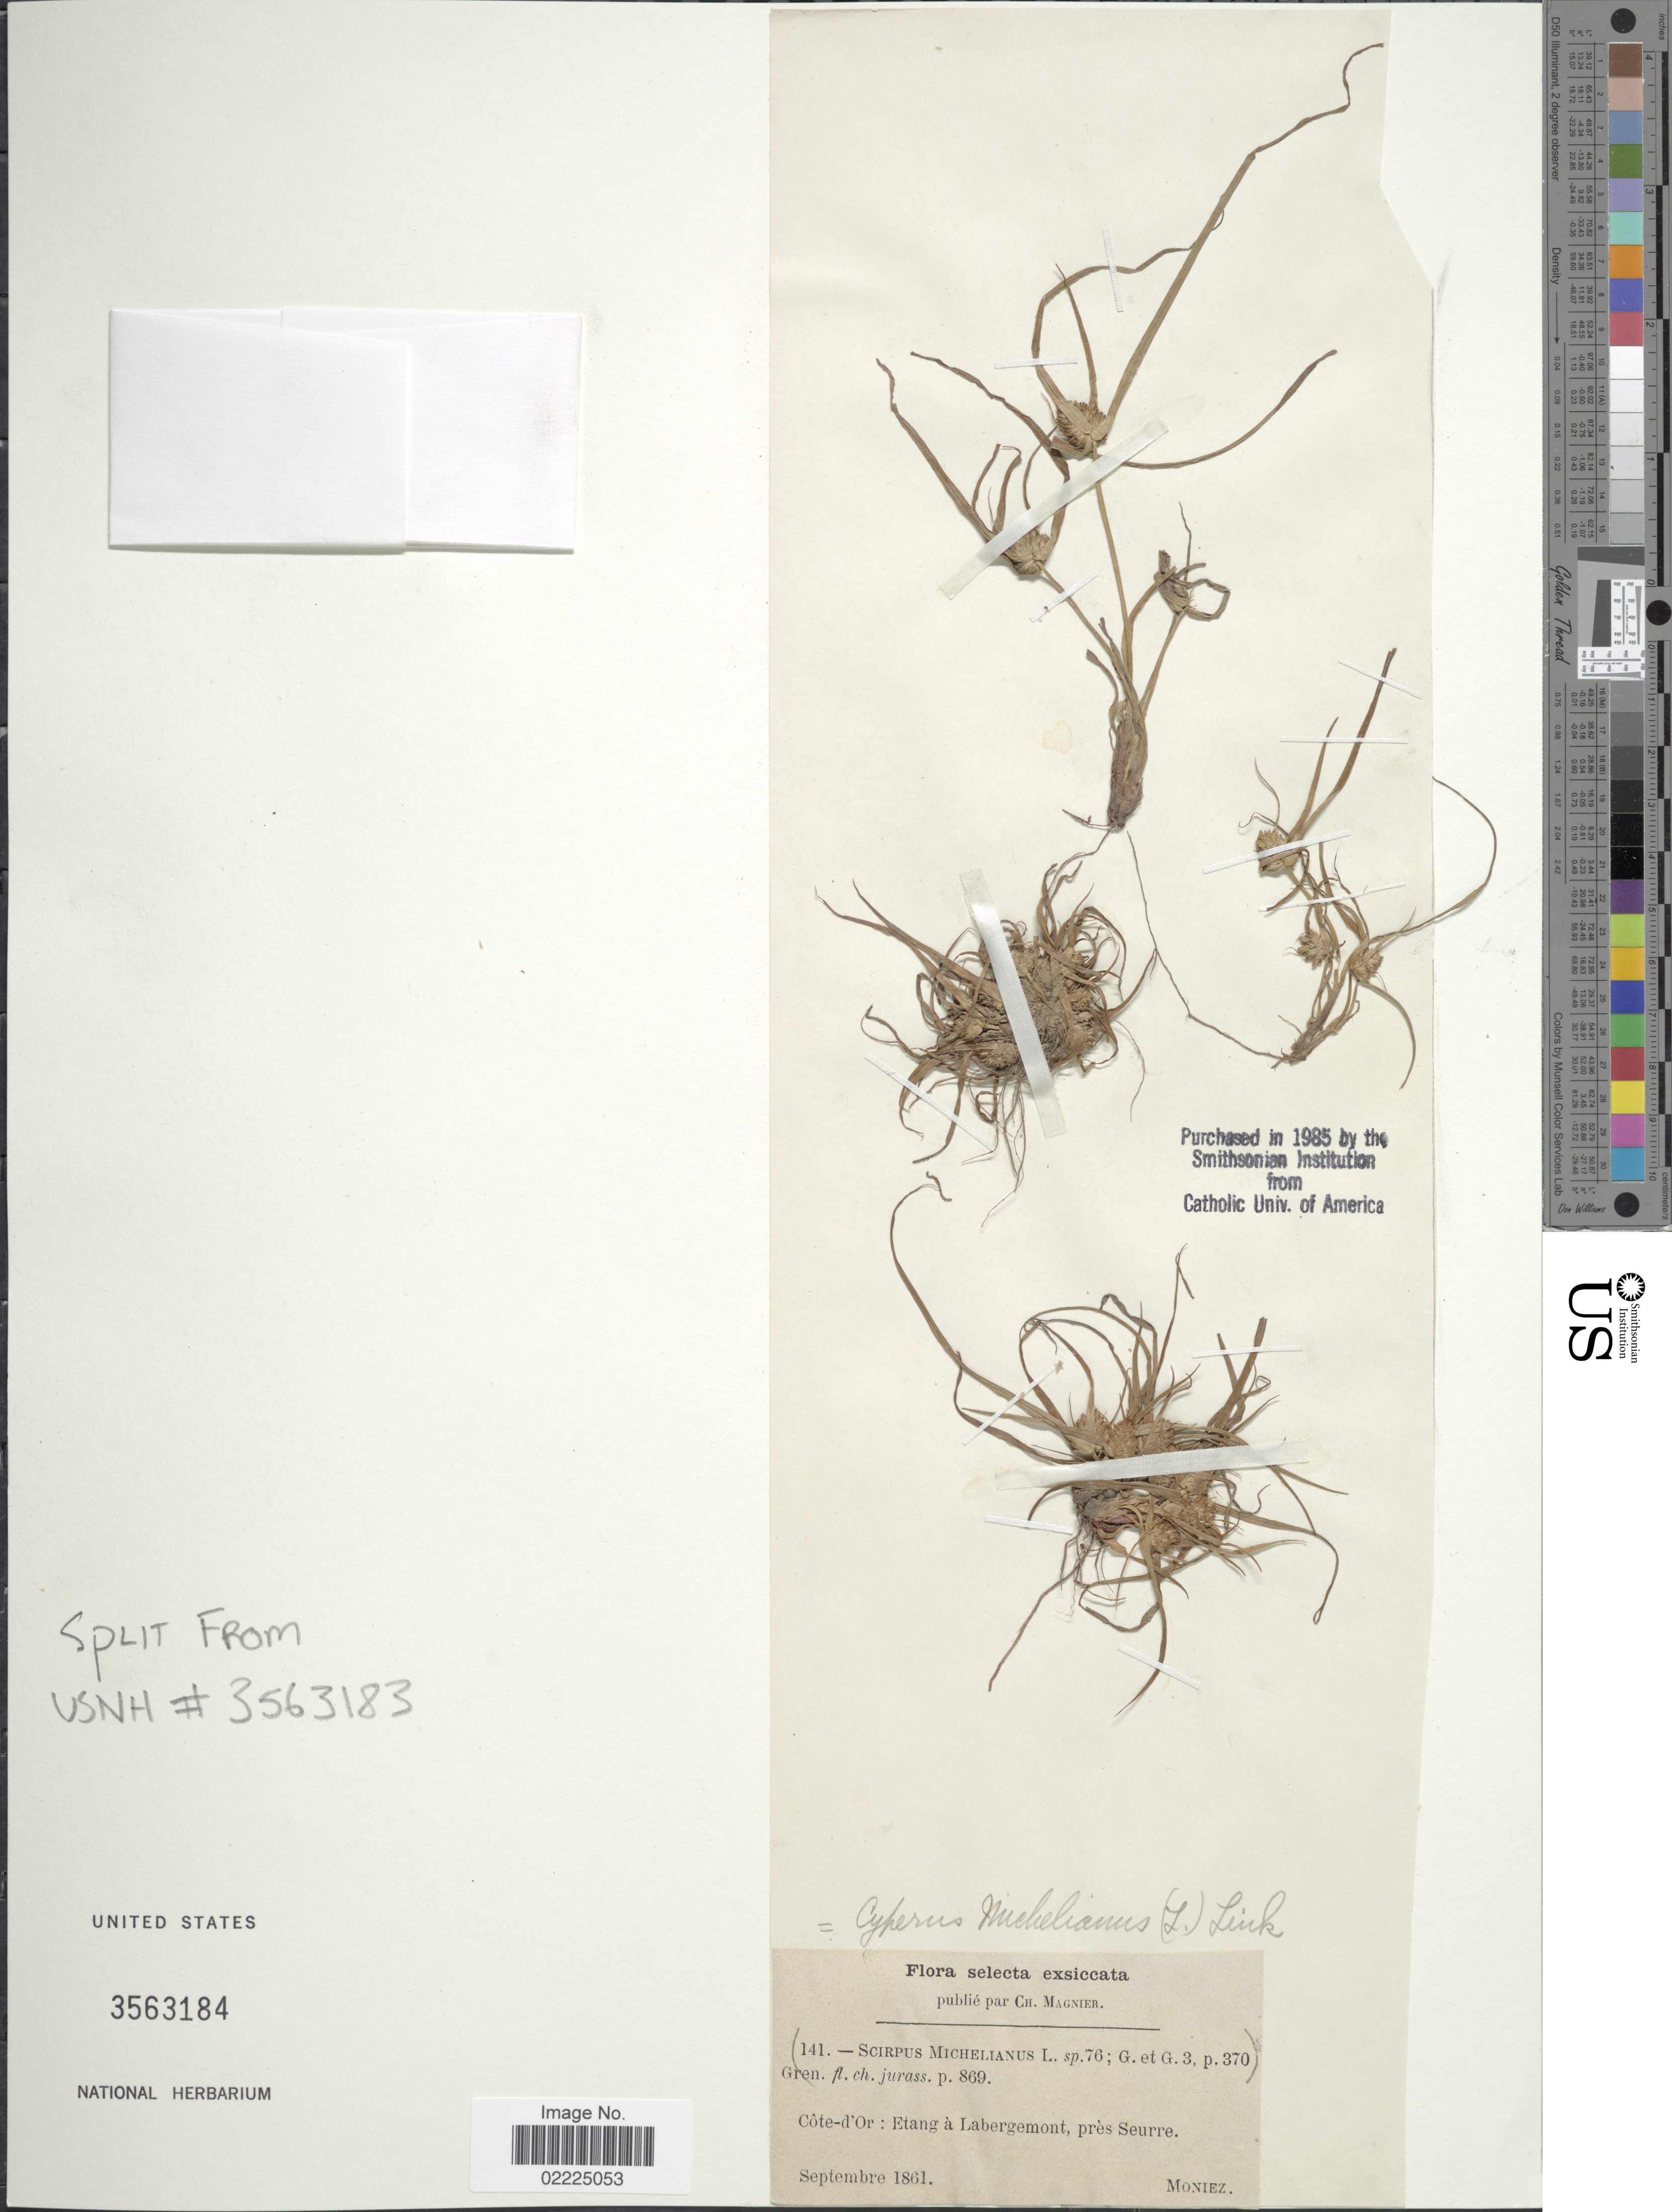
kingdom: Plantae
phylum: Tracheophyta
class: Liliopsida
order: Poales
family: Cyperaceae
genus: Cyperus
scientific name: Cyperus michelianus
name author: (L.) Delile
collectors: Moniez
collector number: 141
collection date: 1861-09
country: France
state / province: Bourgogne-Franche-Comté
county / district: Côte-d'Or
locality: Selecta, Côte-d'Or: Etang à Labergemont, près Seurre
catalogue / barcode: US 3563184